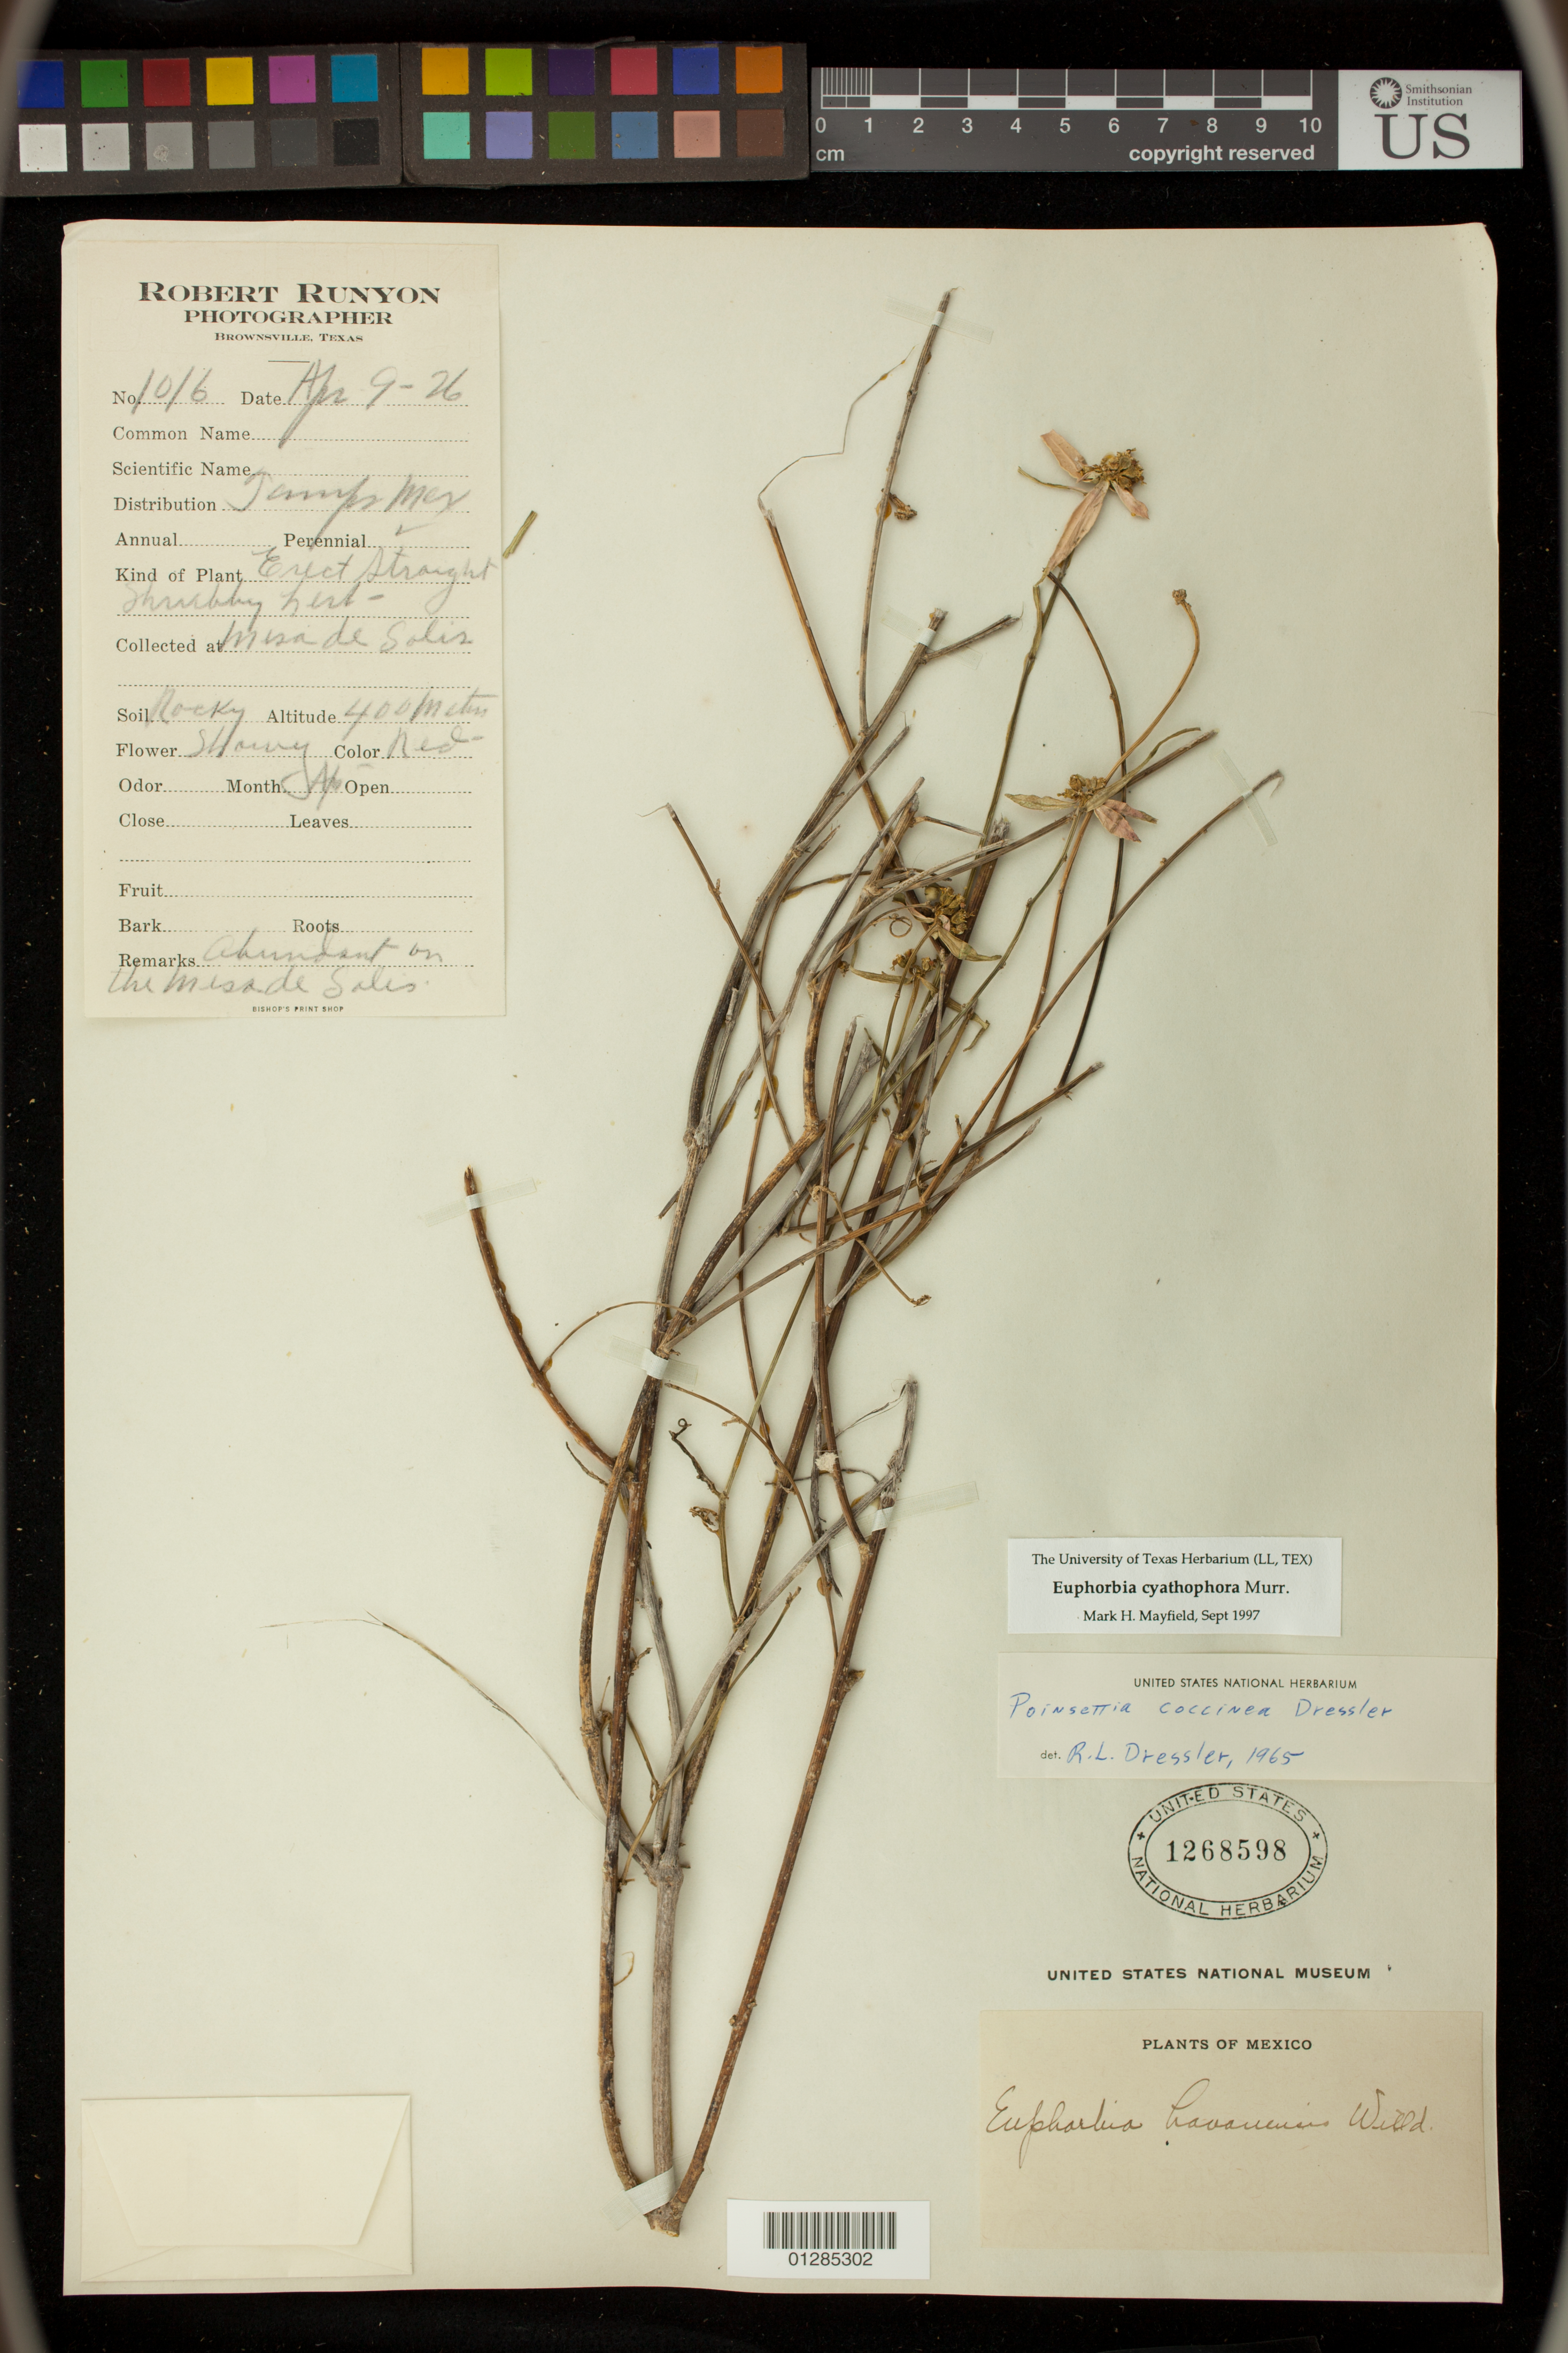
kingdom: Plantae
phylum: Tracheophyta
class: Magnoliopsida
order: Malpighiales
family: Euphorbiaceae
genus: Euphorbia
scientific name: Euphorbia heterophylla var. cyathophora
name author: (Murr.) Griseb.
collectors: R. Runyon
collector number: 1016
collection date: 1926-04-09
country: United States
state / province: Texas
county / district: Cameron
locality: Misa de Solis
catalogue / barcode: US 1268598